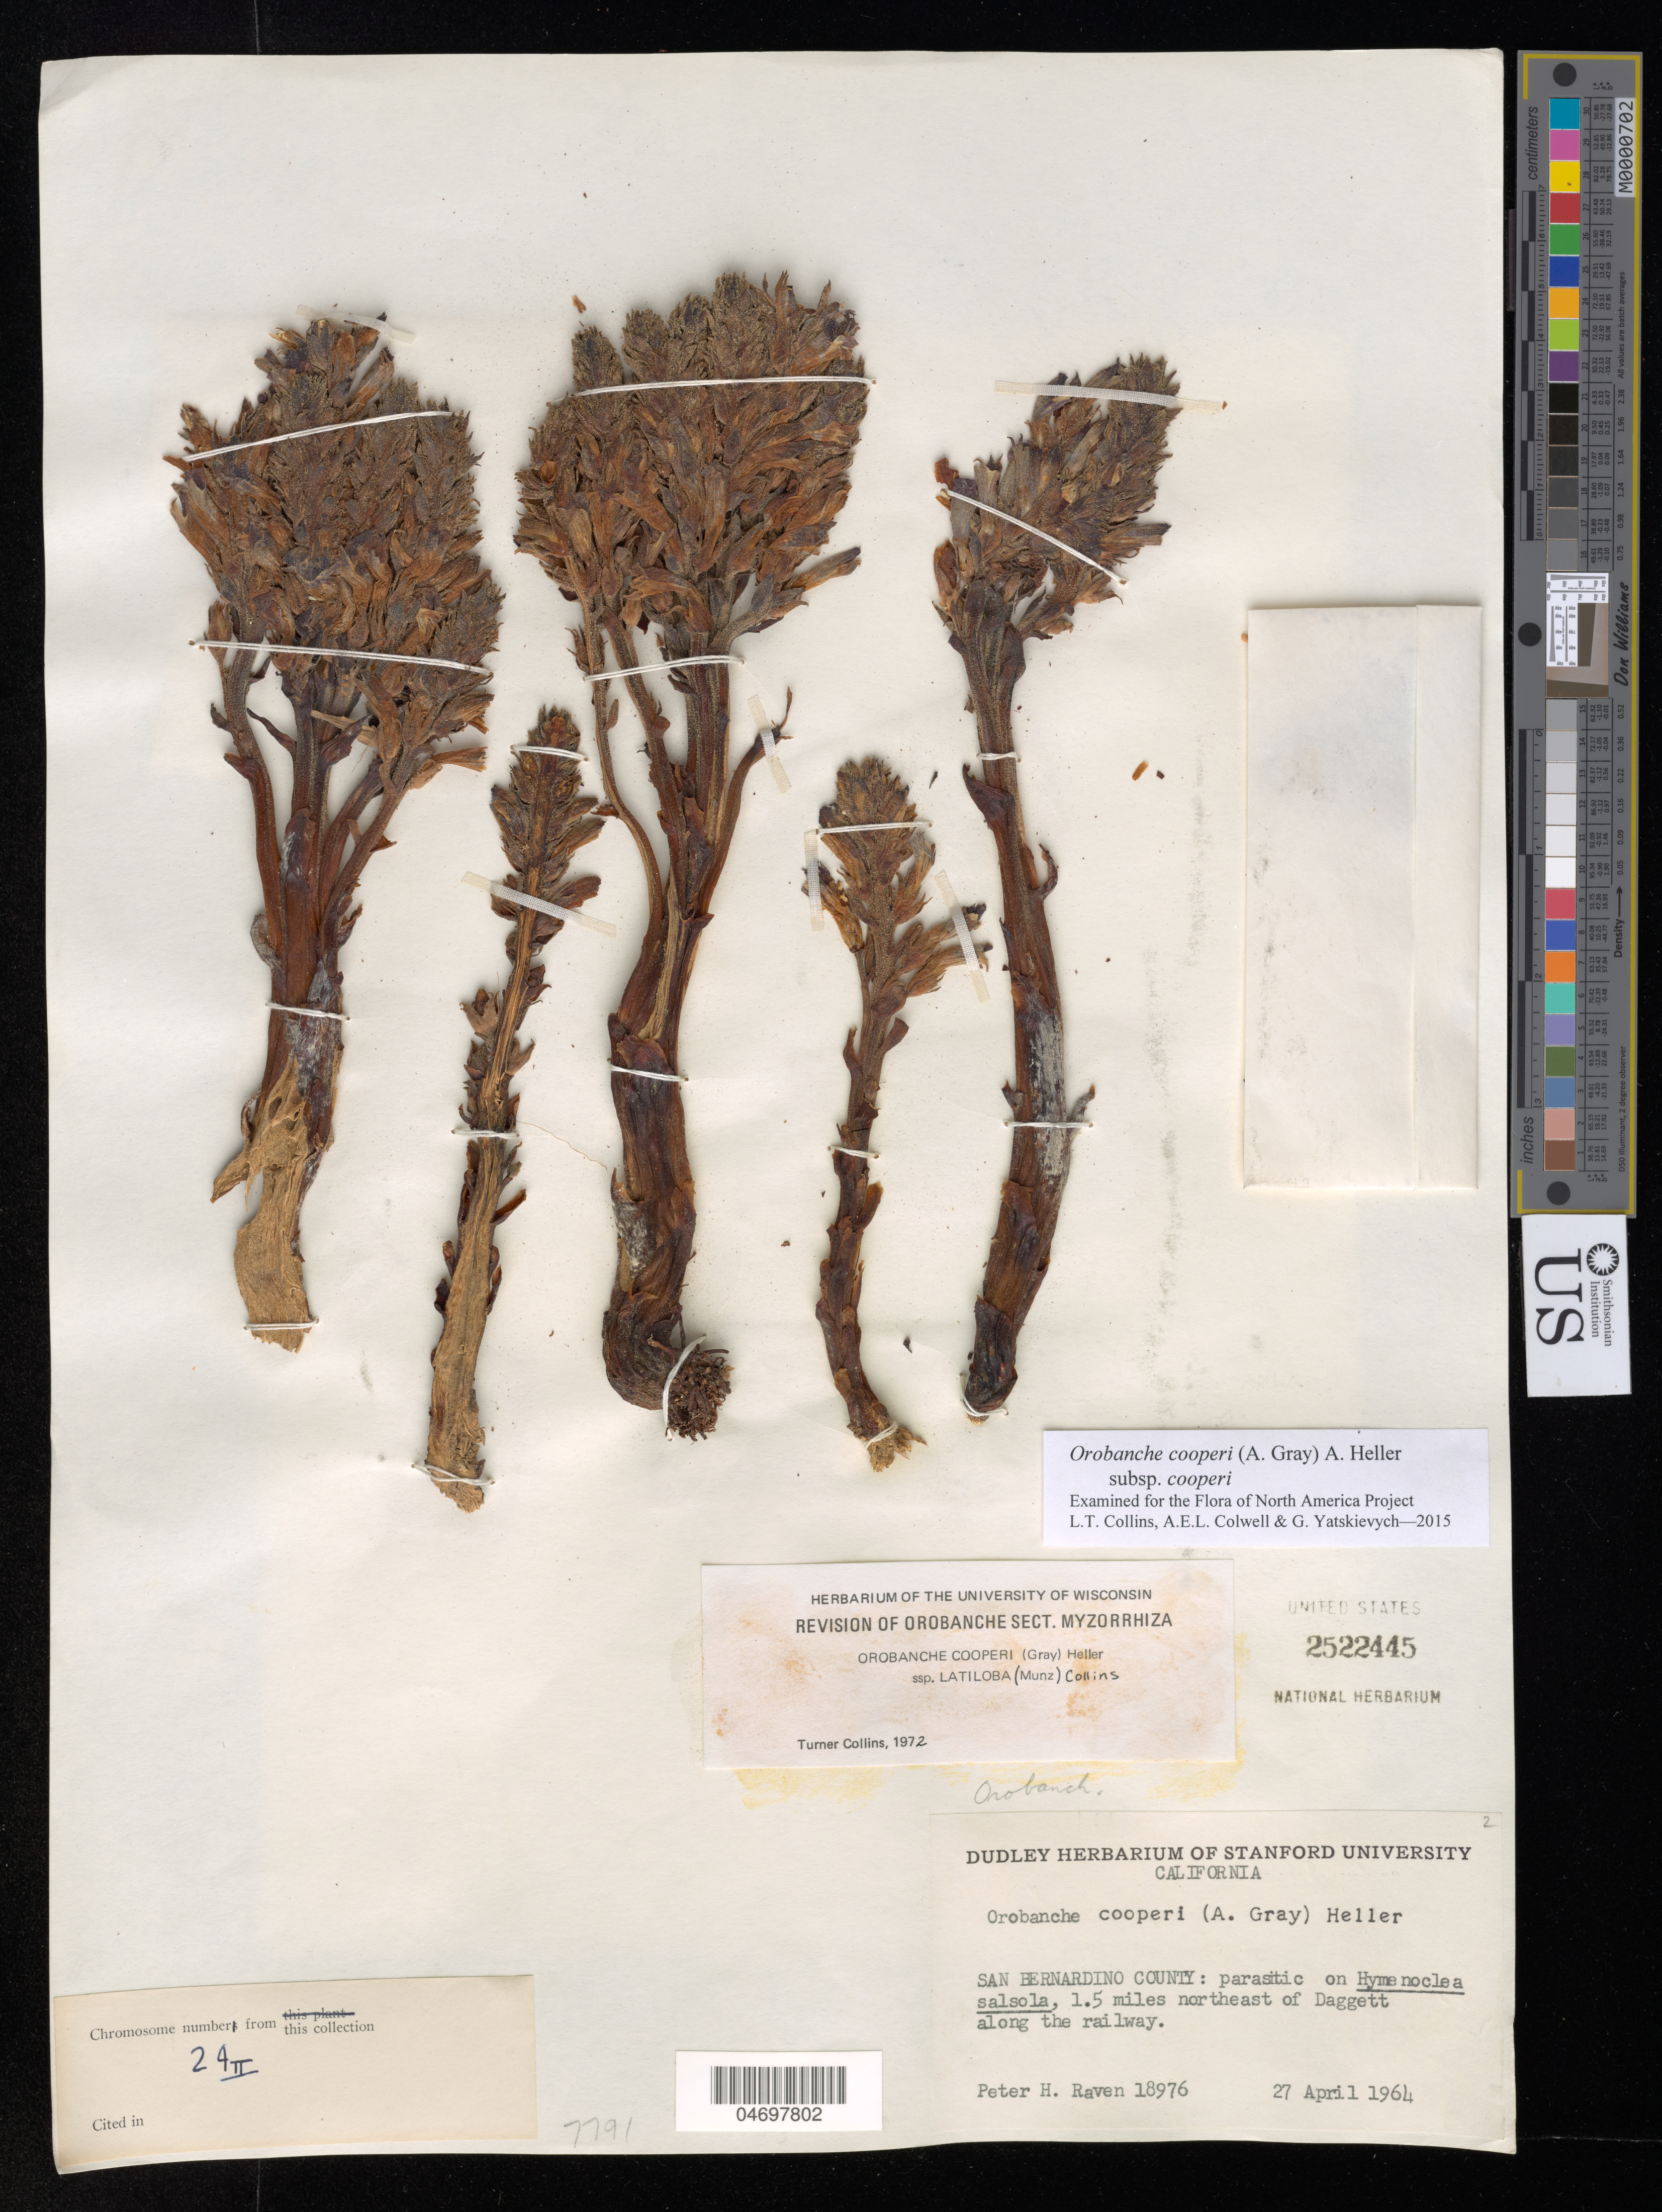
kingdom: Plantae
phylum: Tracheophyta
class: Magnoliopsida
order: Lamiales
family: Orobanchaceae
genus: Orobanche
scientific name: Orobanche cooperi subsp. cooperi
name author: (A. Gray) Heller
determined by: Collins, L. T.; Colwell, A. E.; Yatskievych, G. A.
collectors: P. H. Raven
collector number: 18976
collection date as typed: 27 Apr 1964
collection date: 1964-04-27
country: United States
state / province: California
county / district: San Bernardino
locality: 1.5 miles NE of Daggett along railroads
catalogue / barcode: US 2522445